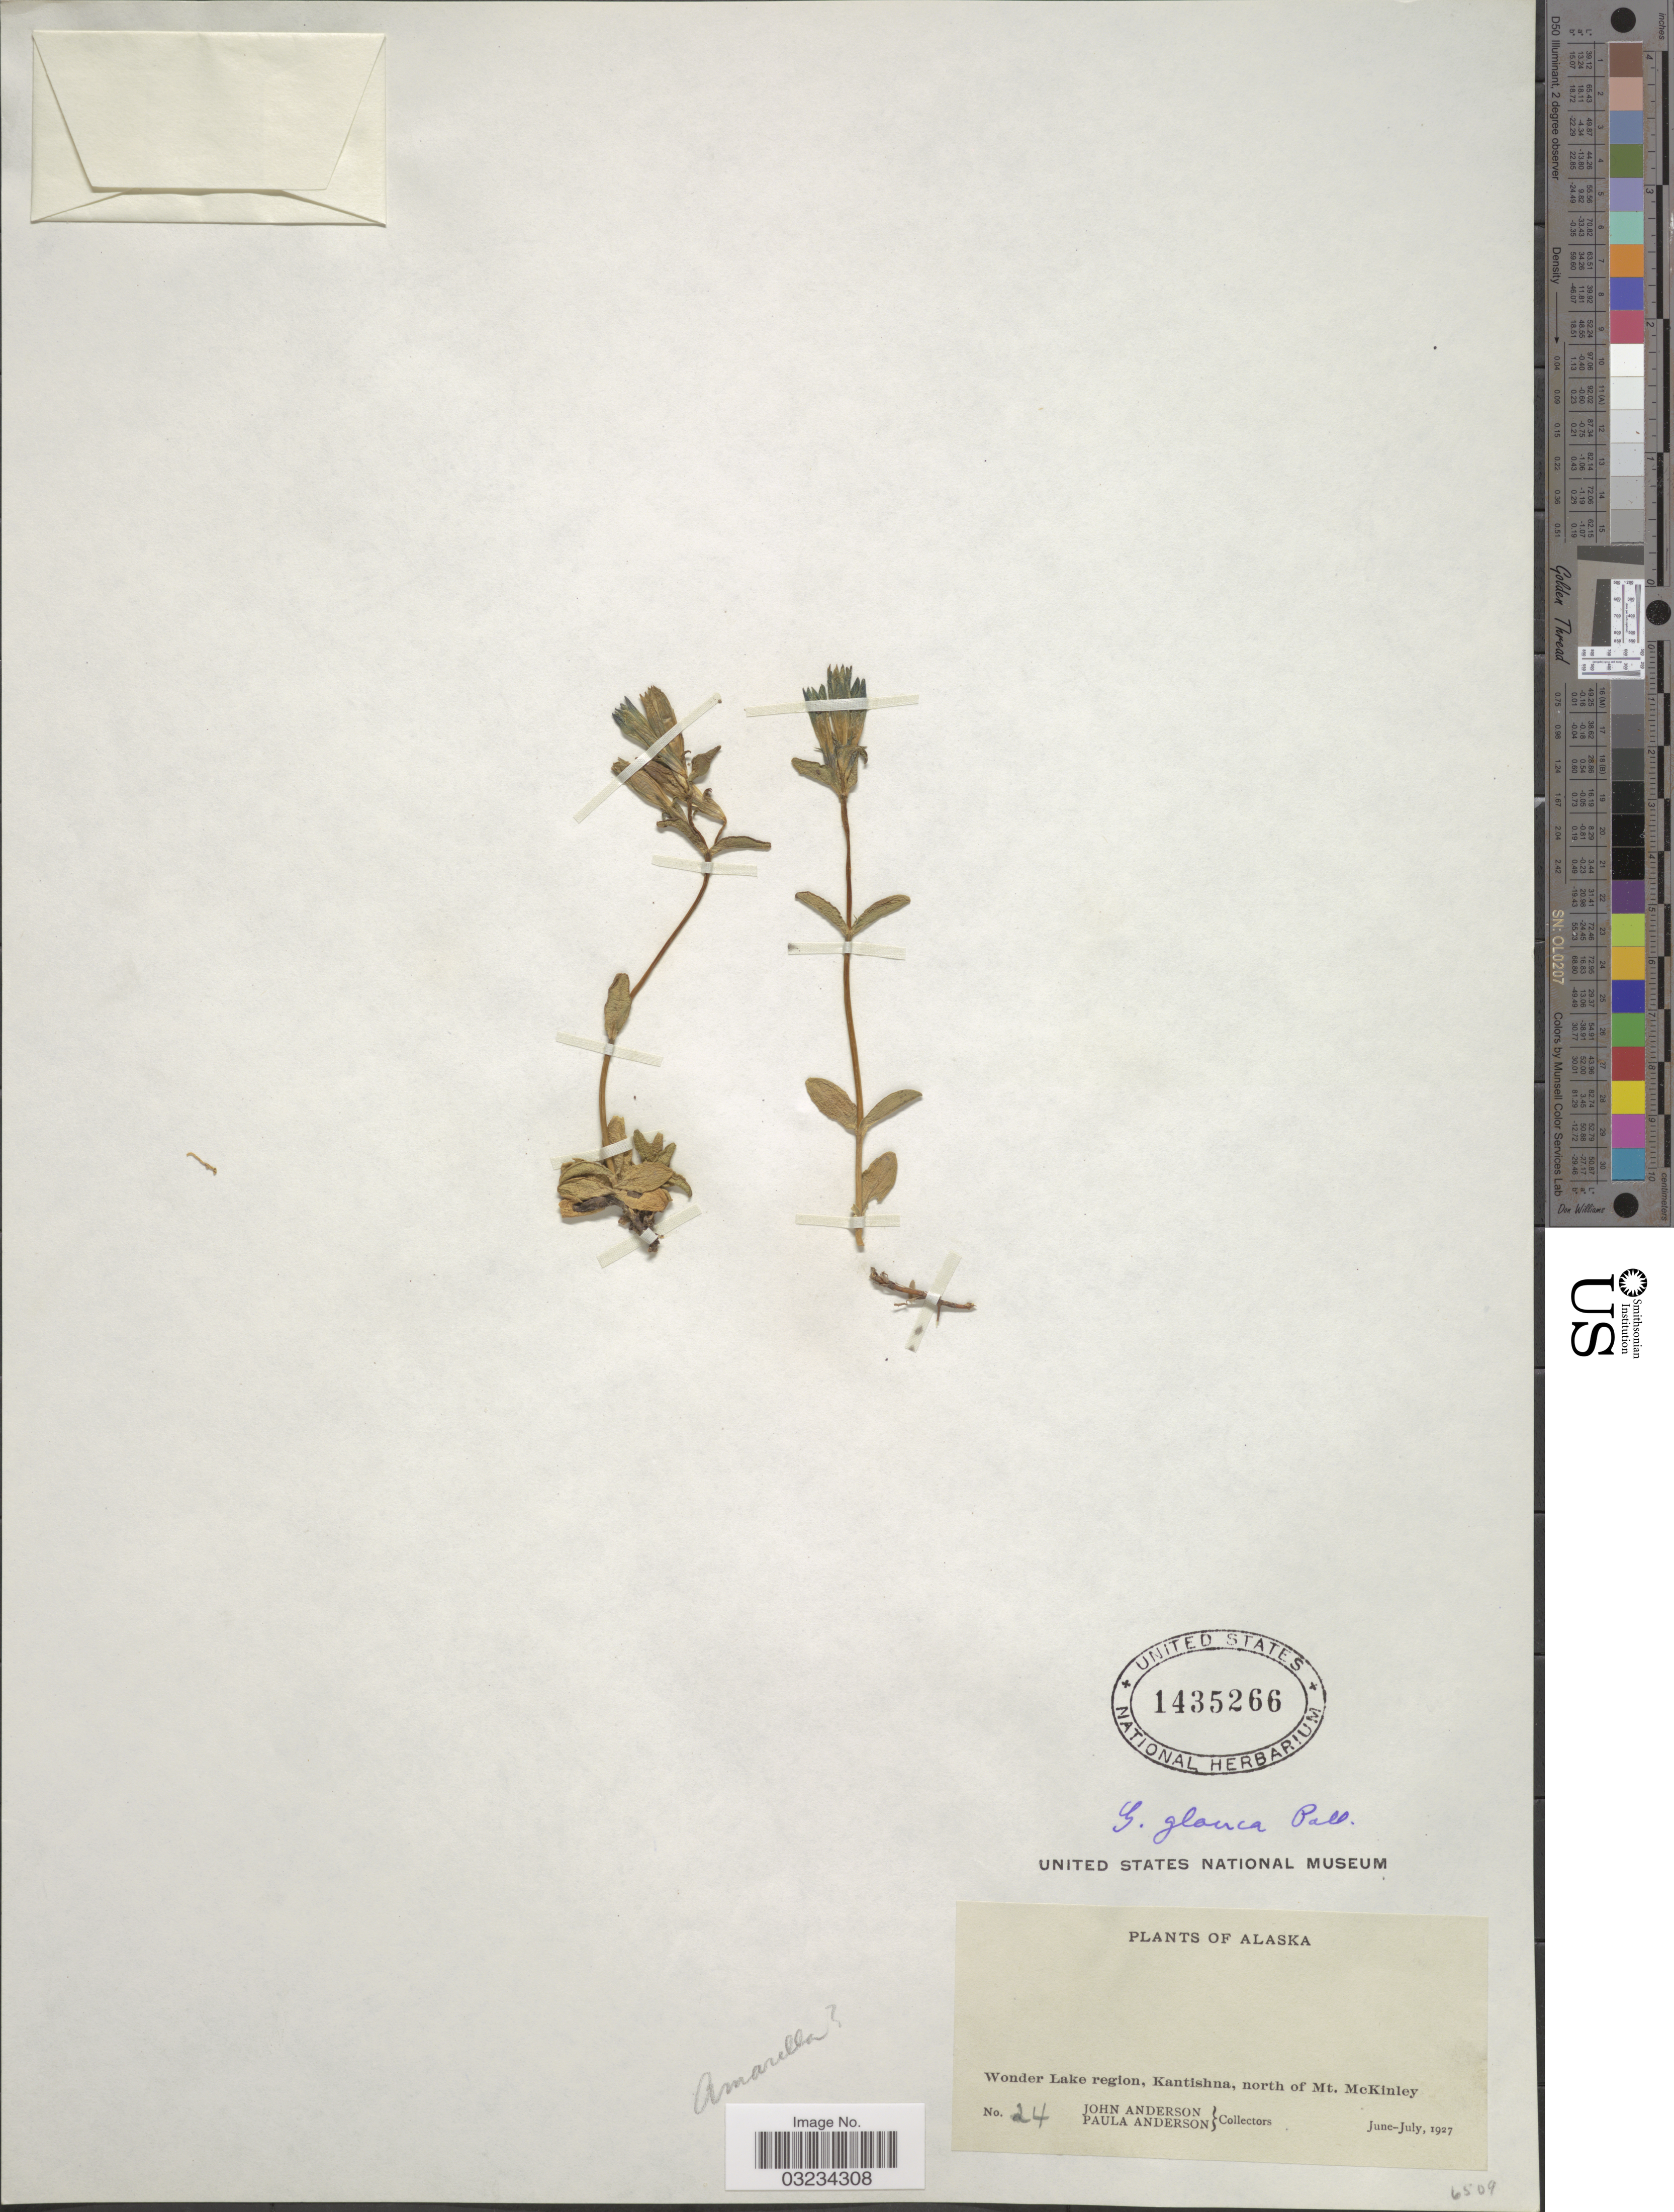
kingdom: Plantae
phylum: Tracheophyta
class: Magnoliopsida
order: Gentianales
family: Gentianaceae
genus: Gentiana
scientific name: Gentiana glauca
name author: Pall.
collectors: J. Anderson & P. Anderson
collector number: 24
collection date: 1927-06/1927-07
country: United States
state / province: Alaska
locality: Wonder Lake region, Kantishna, north of Mt. McKinley.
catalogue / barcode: US 1435266